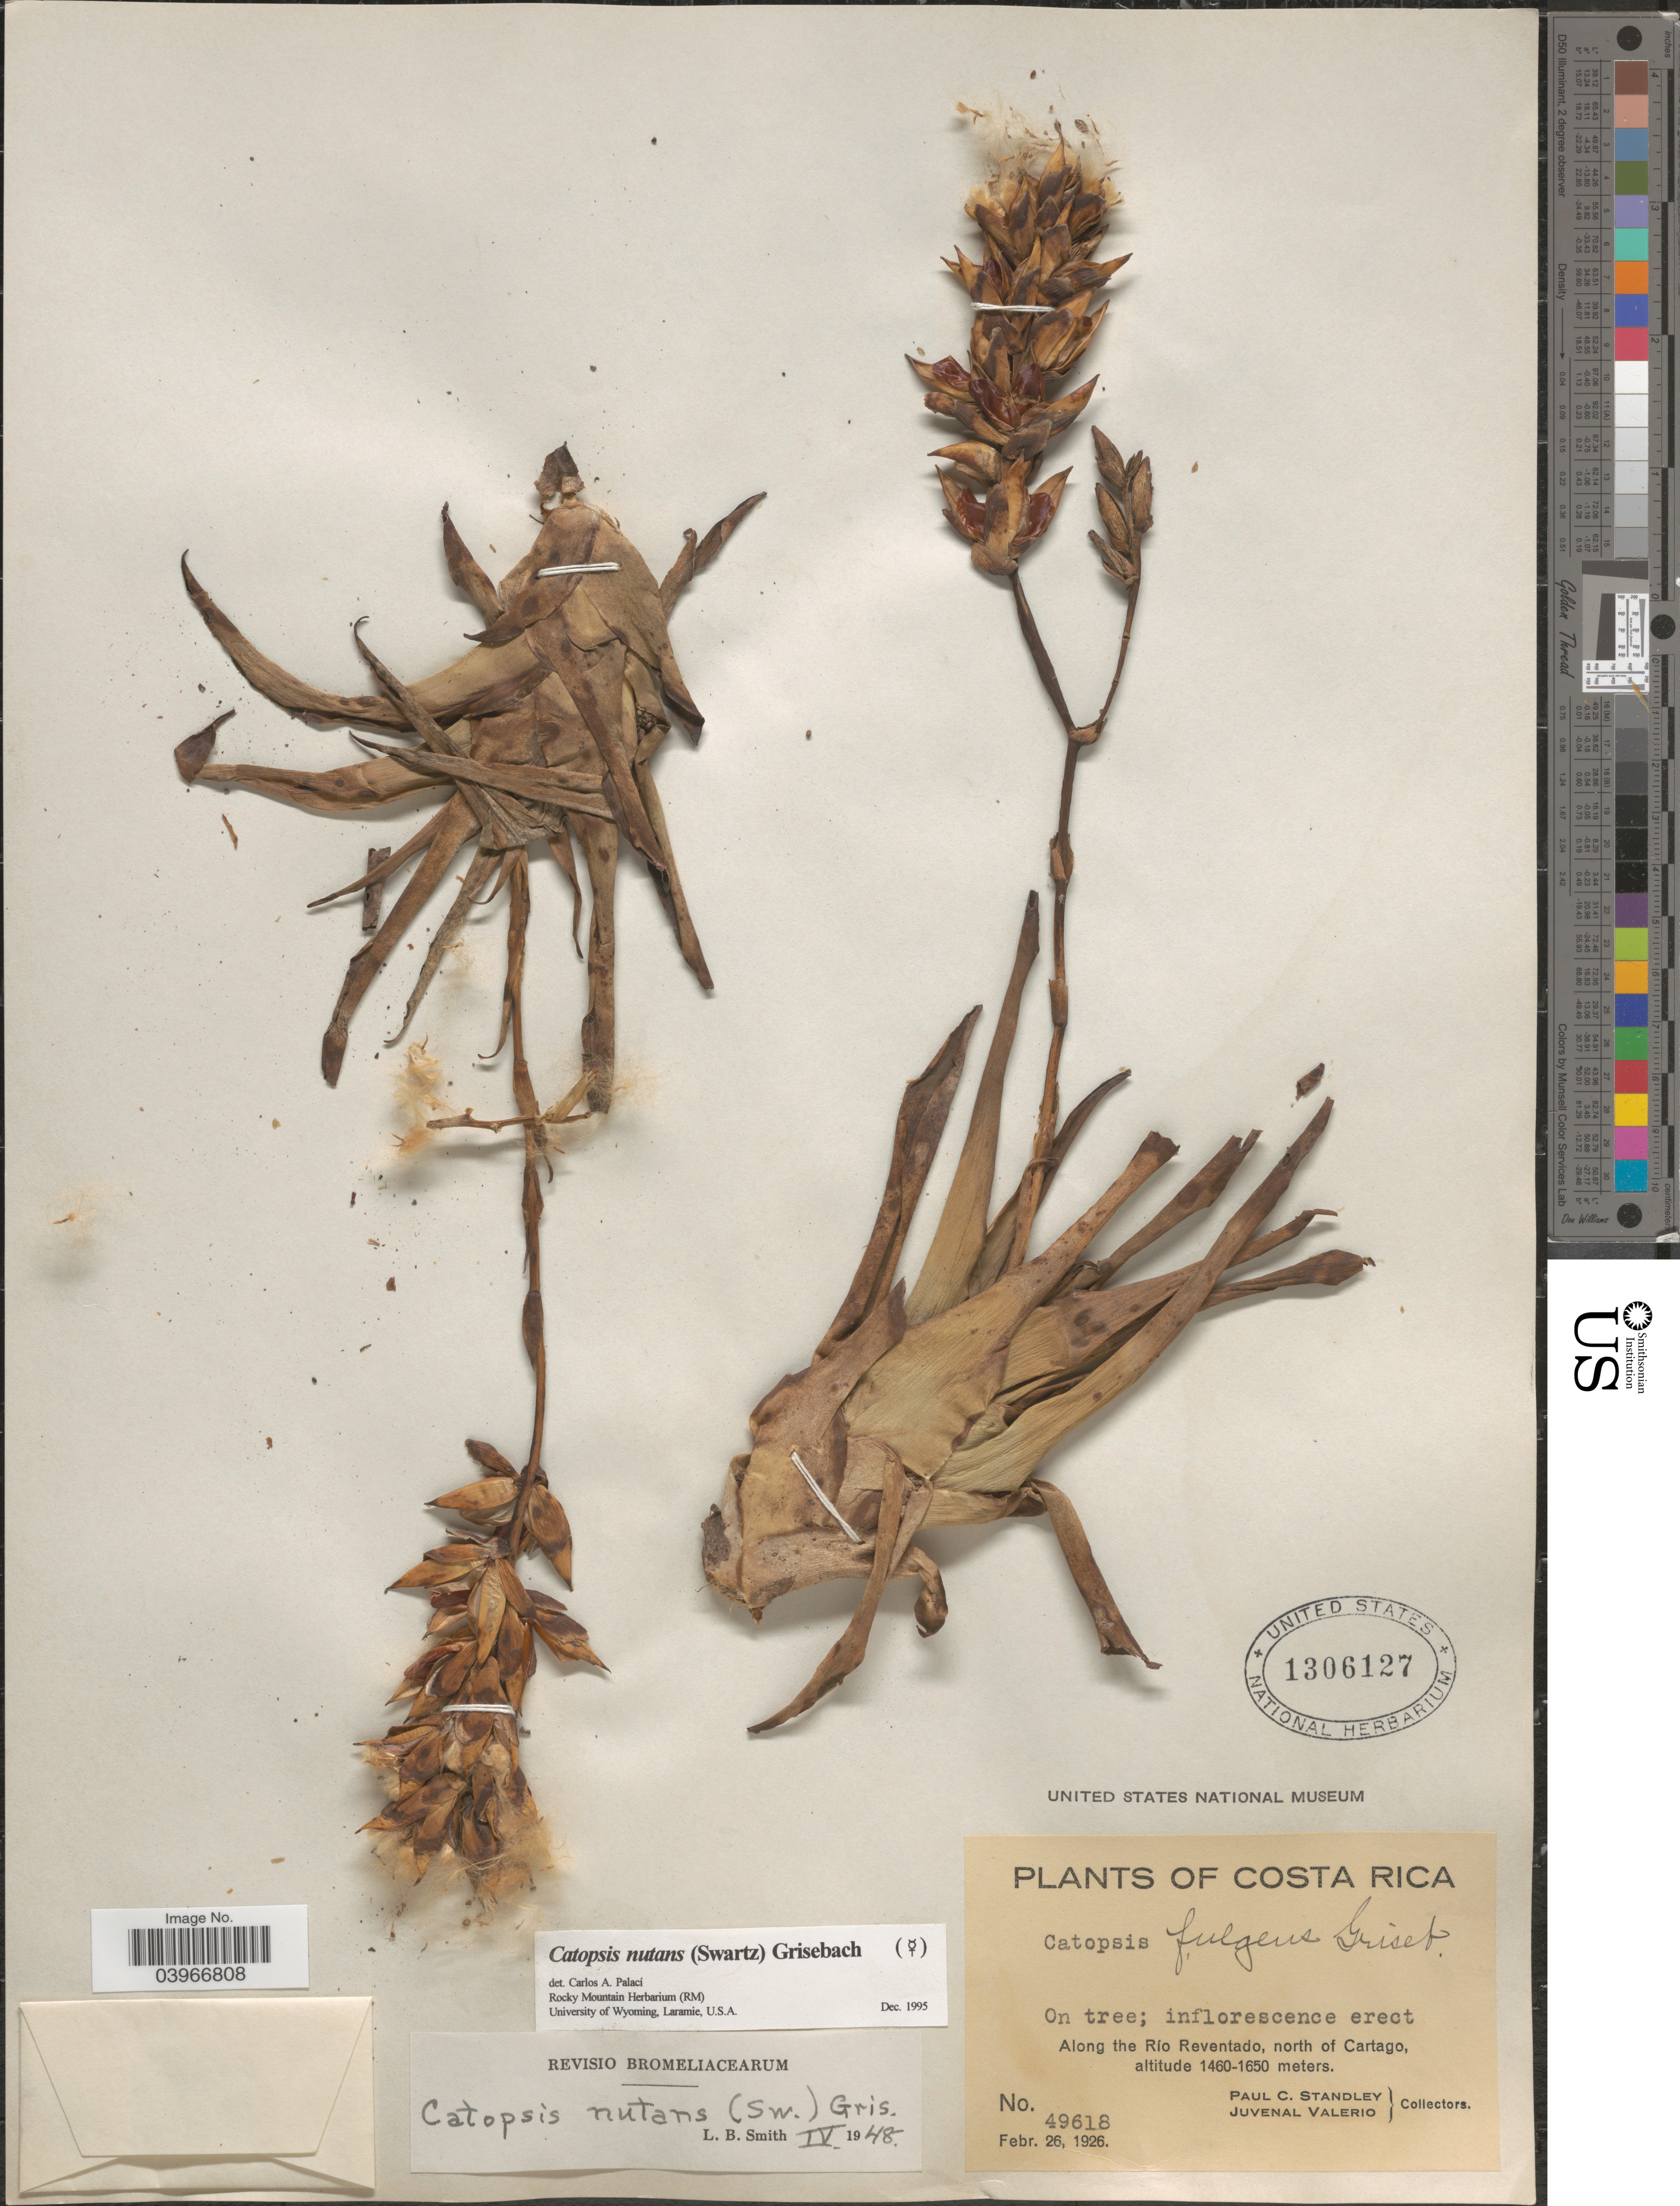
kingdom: Plantae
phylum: Tracheophyta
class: Liliopsida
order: Poales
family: Bromeliaceae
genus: Catopsis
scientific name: Catopsis nutans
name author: (Sw.) Griseb.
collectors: P. C. Standley & J. Valerio R.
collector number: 49618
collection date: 1926-02-26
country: Costa Rica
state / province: Cartago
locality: Along the Río Reventado, north of Cartago.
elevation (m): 1460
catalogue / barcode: US 1306127